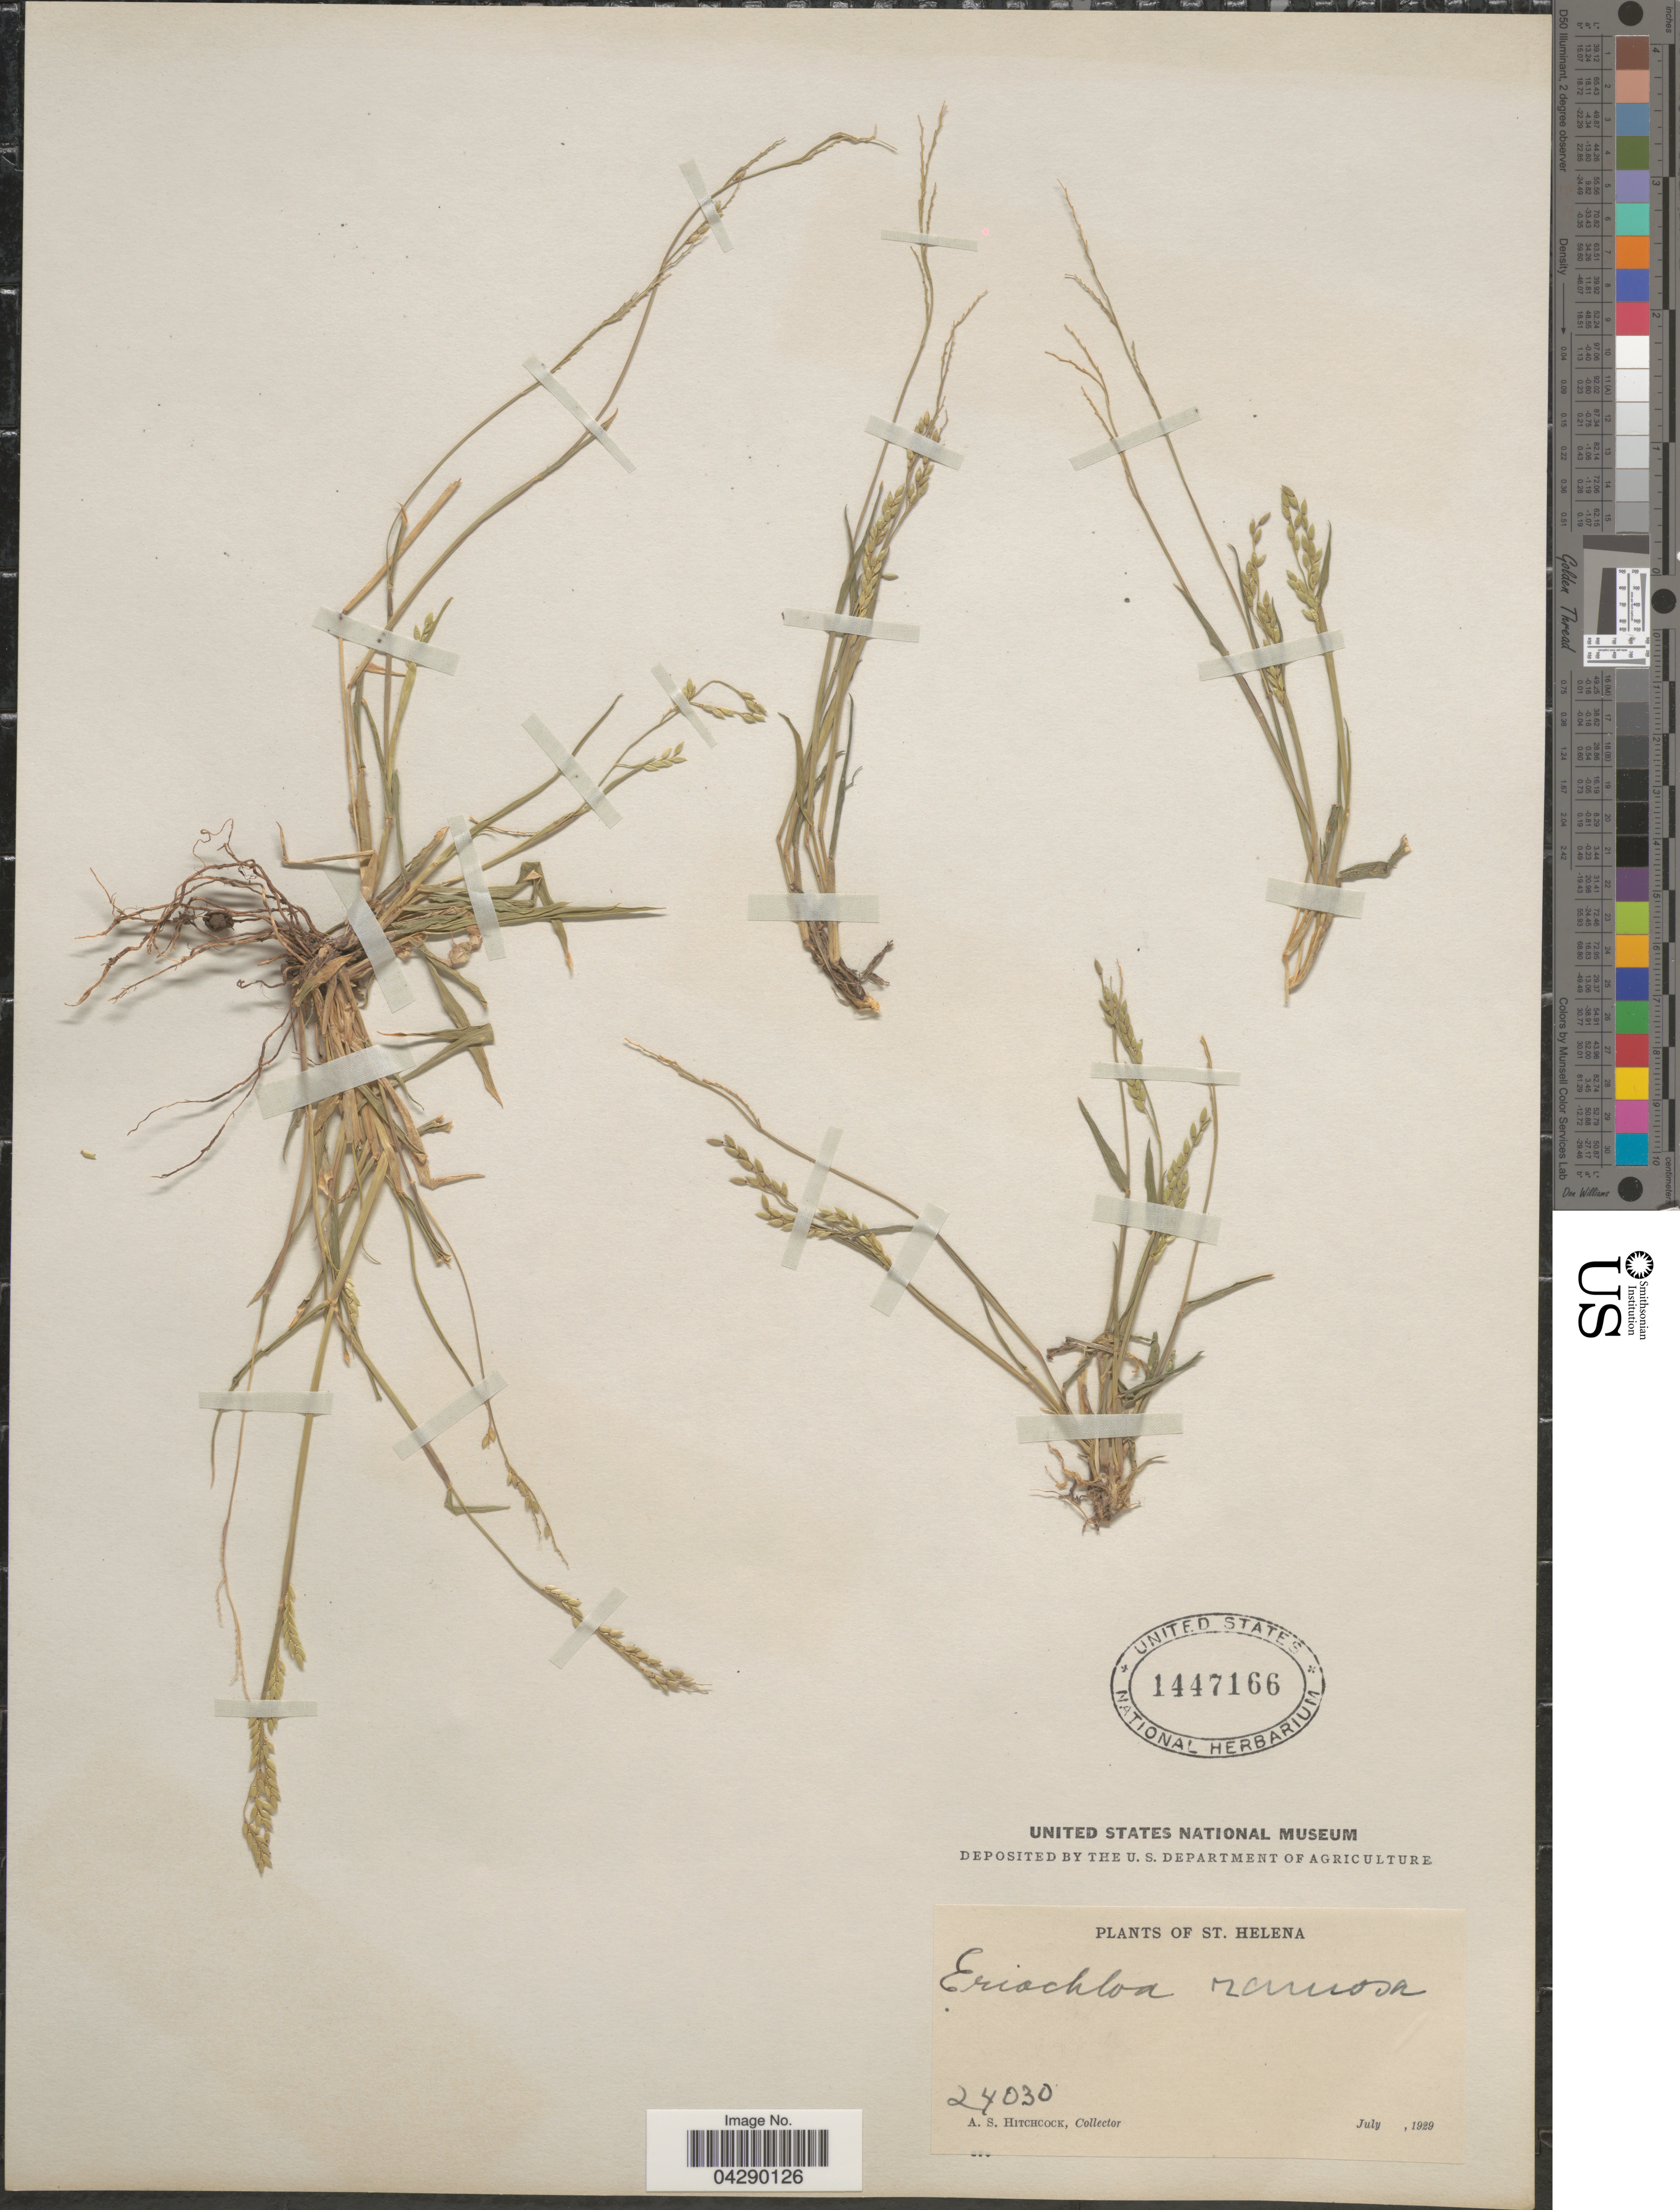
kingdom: Plantae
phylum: Tracheophyta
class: Liliopsida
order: Poales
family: Poaceae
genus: Eriochloa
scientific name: Eriochloa procera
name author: (Retz.) C.E. Hubb.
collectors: A. S. Hitchcock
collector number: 24030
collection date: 1929-07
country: St. Helena Islands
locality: St. Helena.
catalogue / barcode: US 1447166